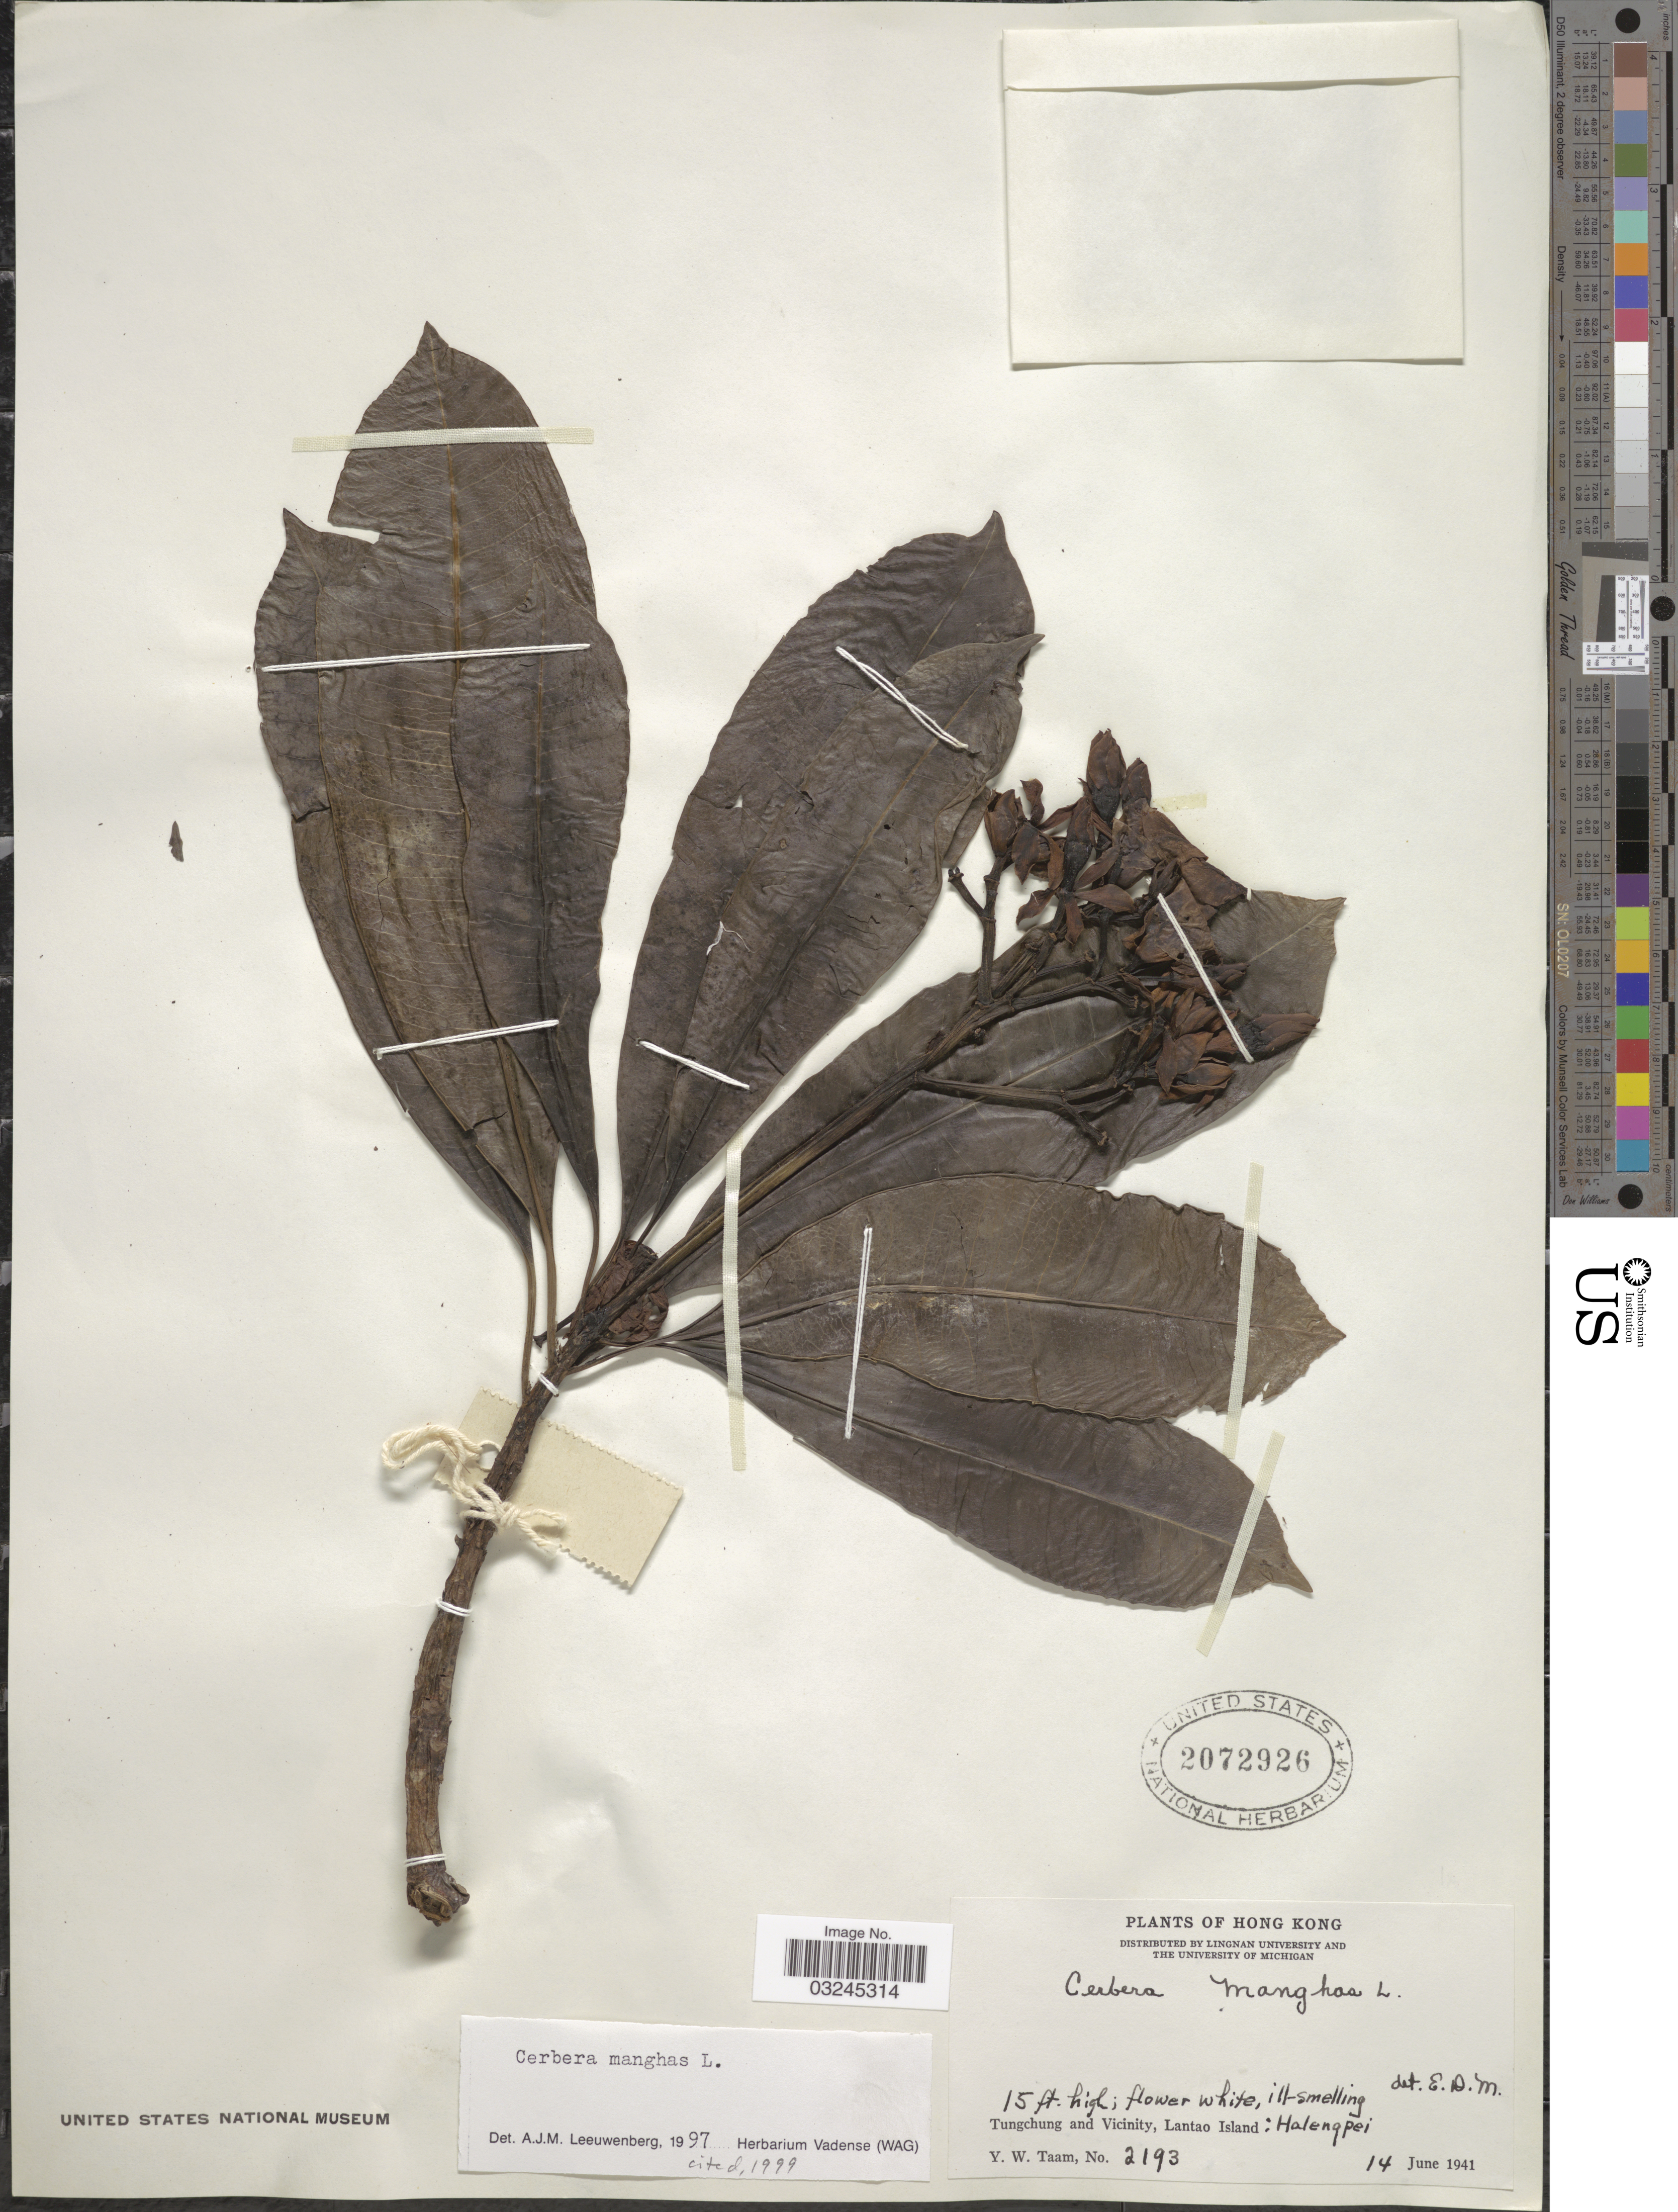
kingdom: Plantae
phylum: Tracheophyta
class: Magnoliopsida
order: Gentianales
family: Apocynaceae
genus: Cerbera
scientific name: Cerbera manghas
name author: L.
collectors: Y. W. Taam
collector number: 2193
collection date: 1941-06-14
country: China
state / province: Hong Kong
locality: Tungchung and Vicinity, Lantao Island: Halengpei.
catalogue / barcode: US 2072926